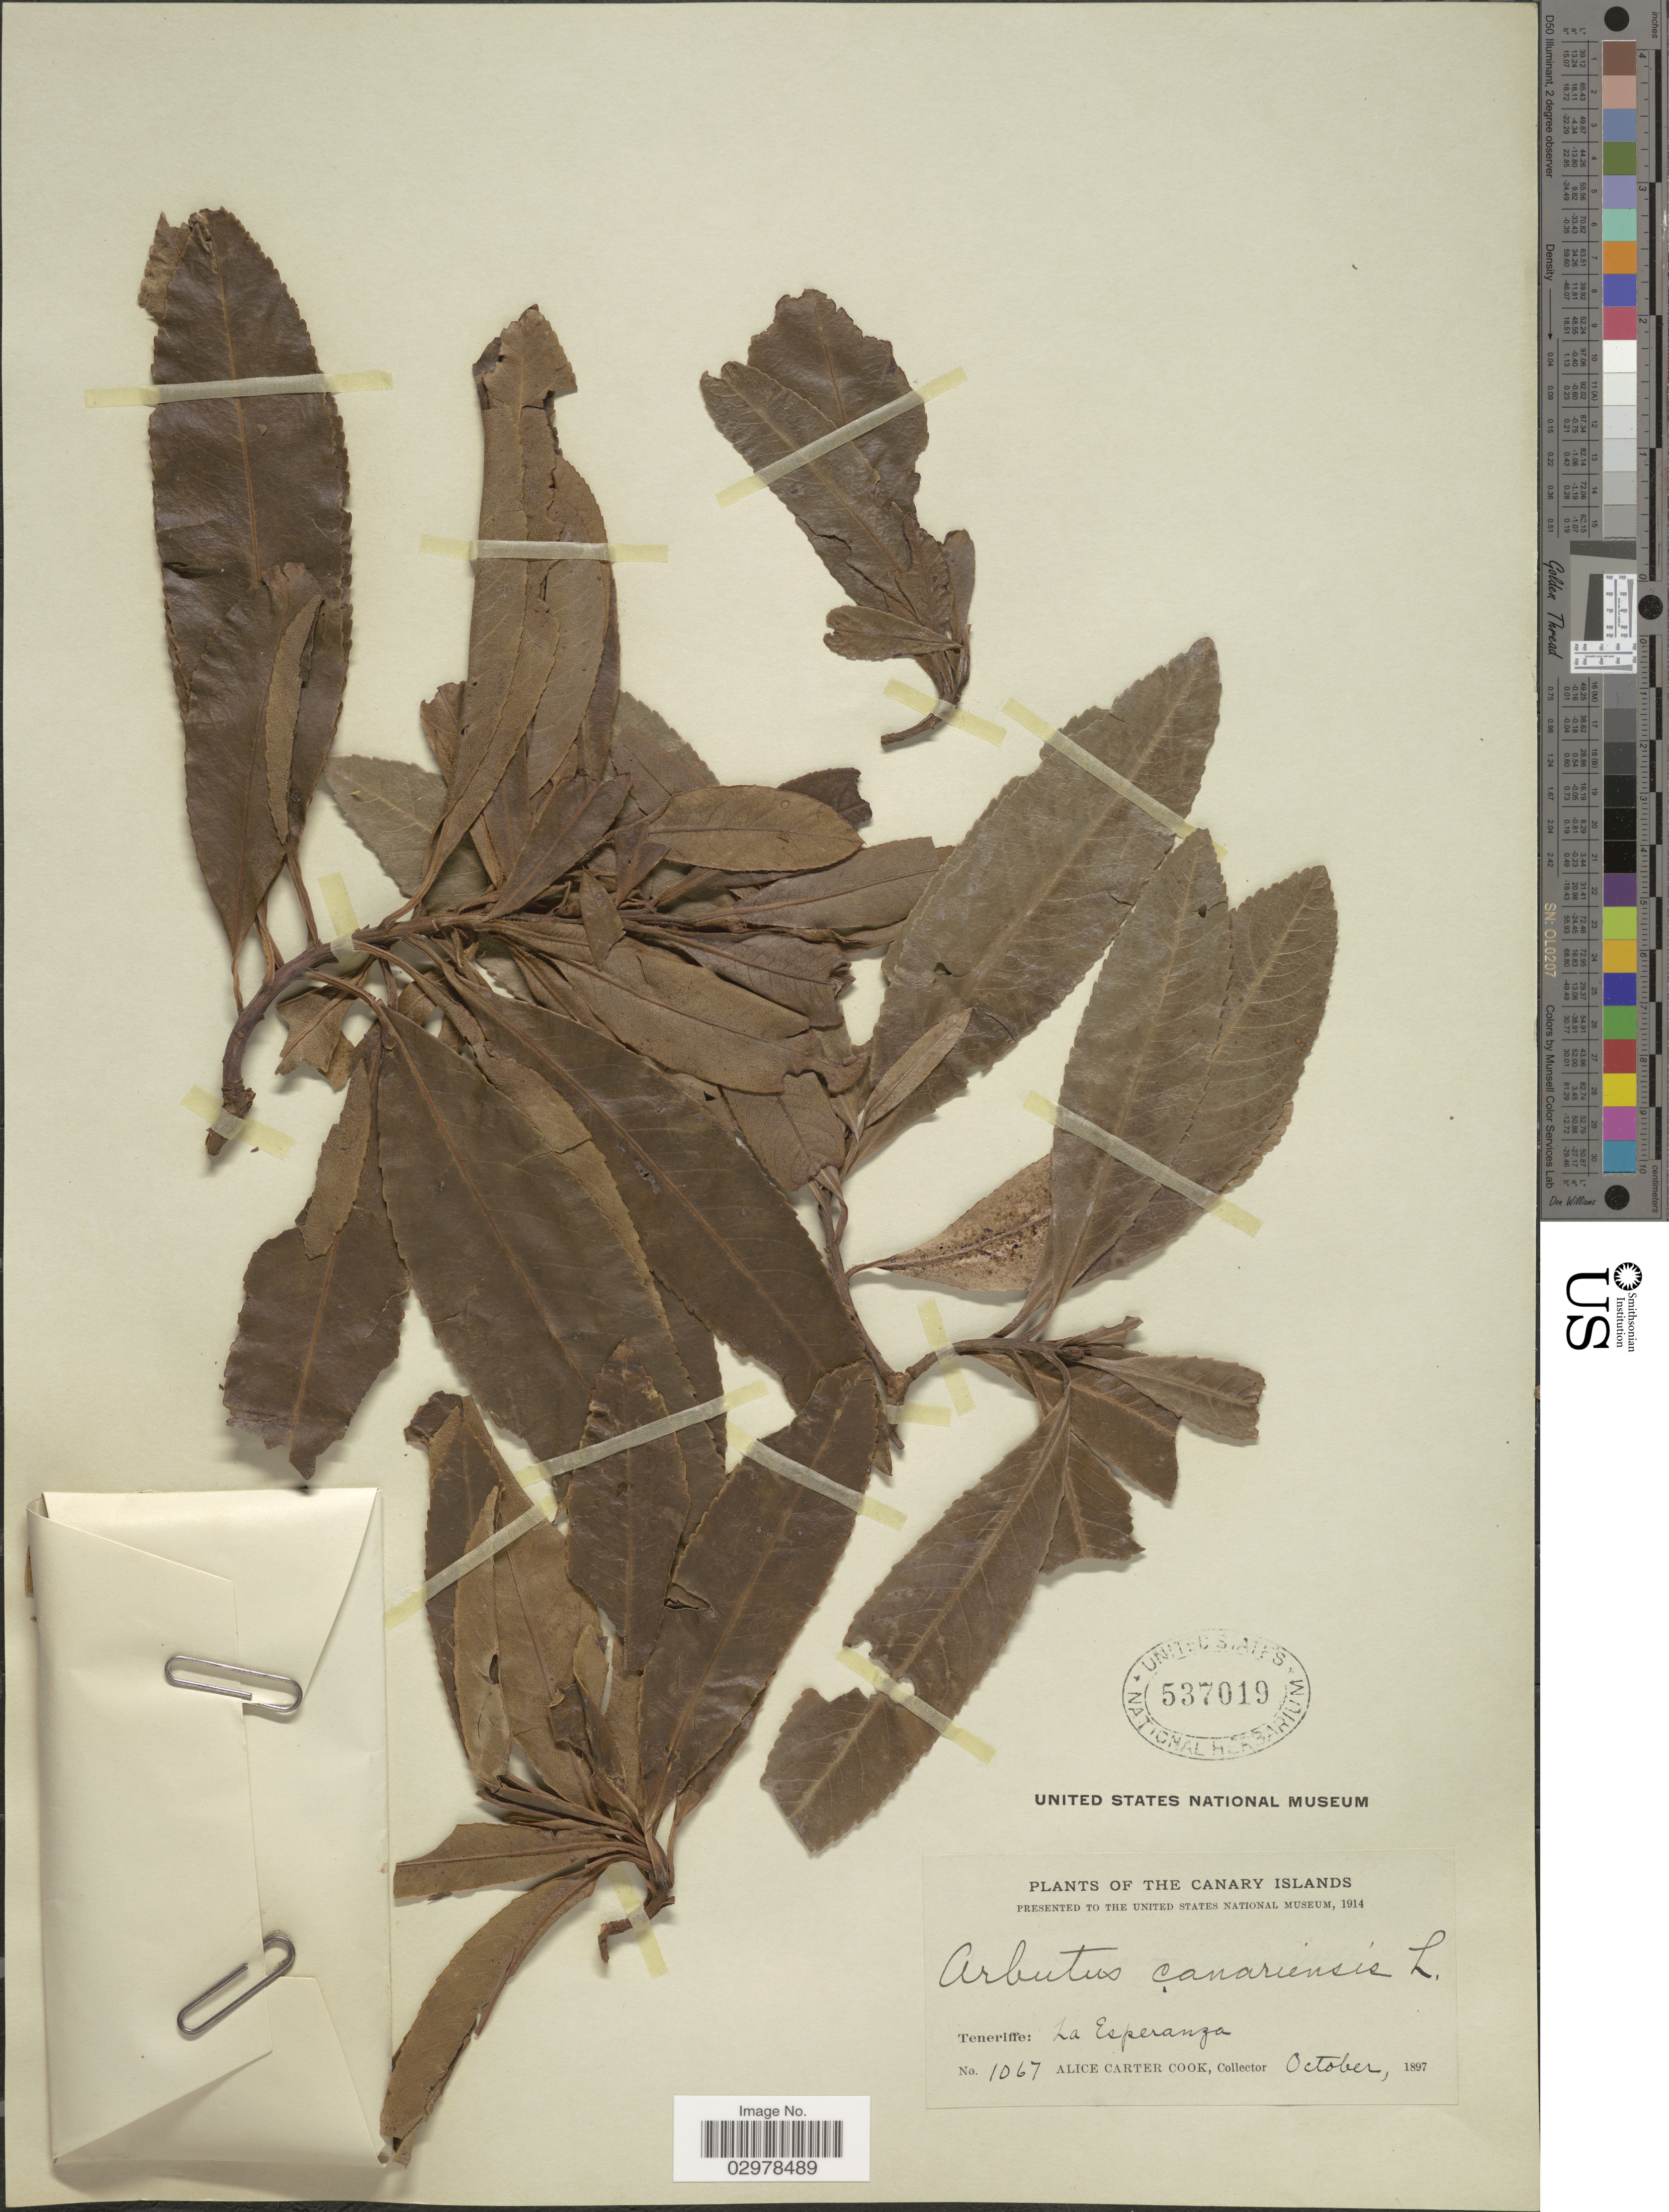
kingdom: Plantae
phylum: Tracheophyta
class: Magnoliopsida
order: Ericales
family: Ericaceae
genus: Arbutus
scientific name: Arbutus canariensis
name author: Duhamel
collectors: Alice C. Cook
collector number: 1067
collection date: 1897-10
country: Spain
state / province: Canarias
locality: The Canary Islands, Tenerife, La Esperanza.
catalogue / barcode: US 537019